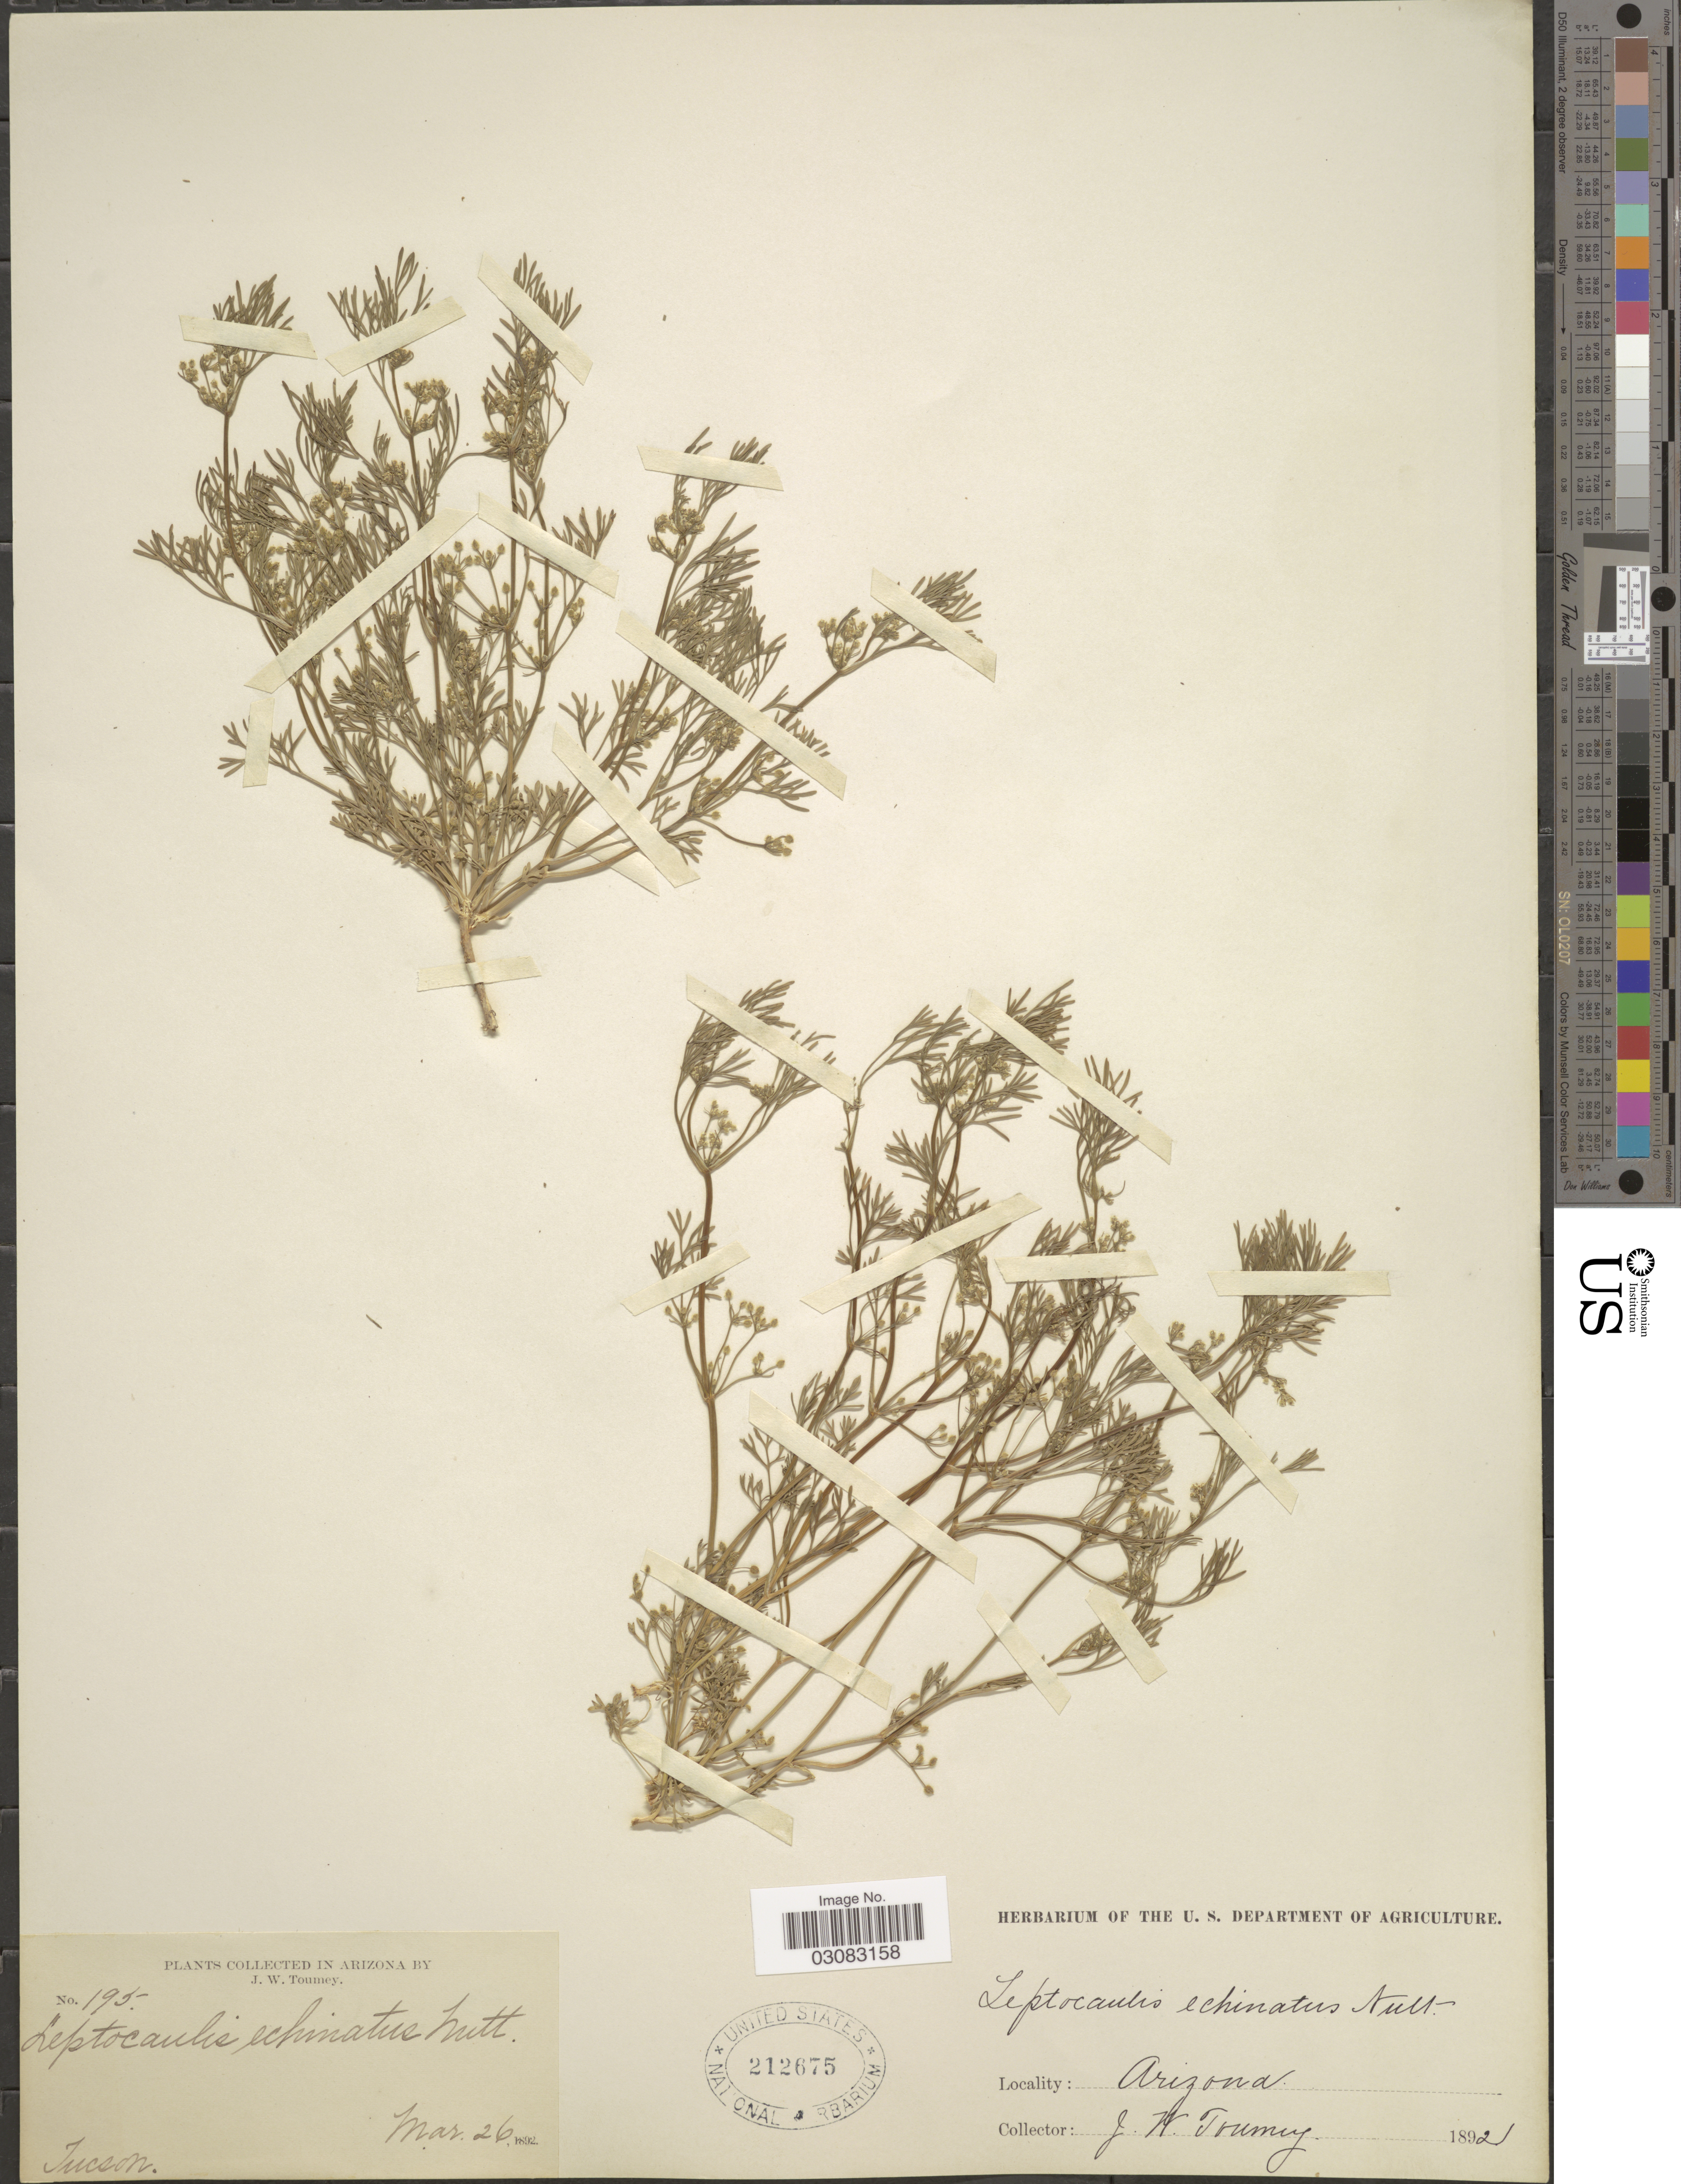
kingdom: Plantae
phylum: Tracheophyta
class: Magnoliopsida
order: Apiales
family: Apiaceae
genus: Spermolepis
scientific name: Spermolepis echinata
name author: (Nutt. ex DC.) A. Heller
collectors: J. W. Toumey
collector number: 195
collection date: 1892-03-26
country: United States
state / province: Arizona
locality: Tucson.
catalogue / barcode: US 212675